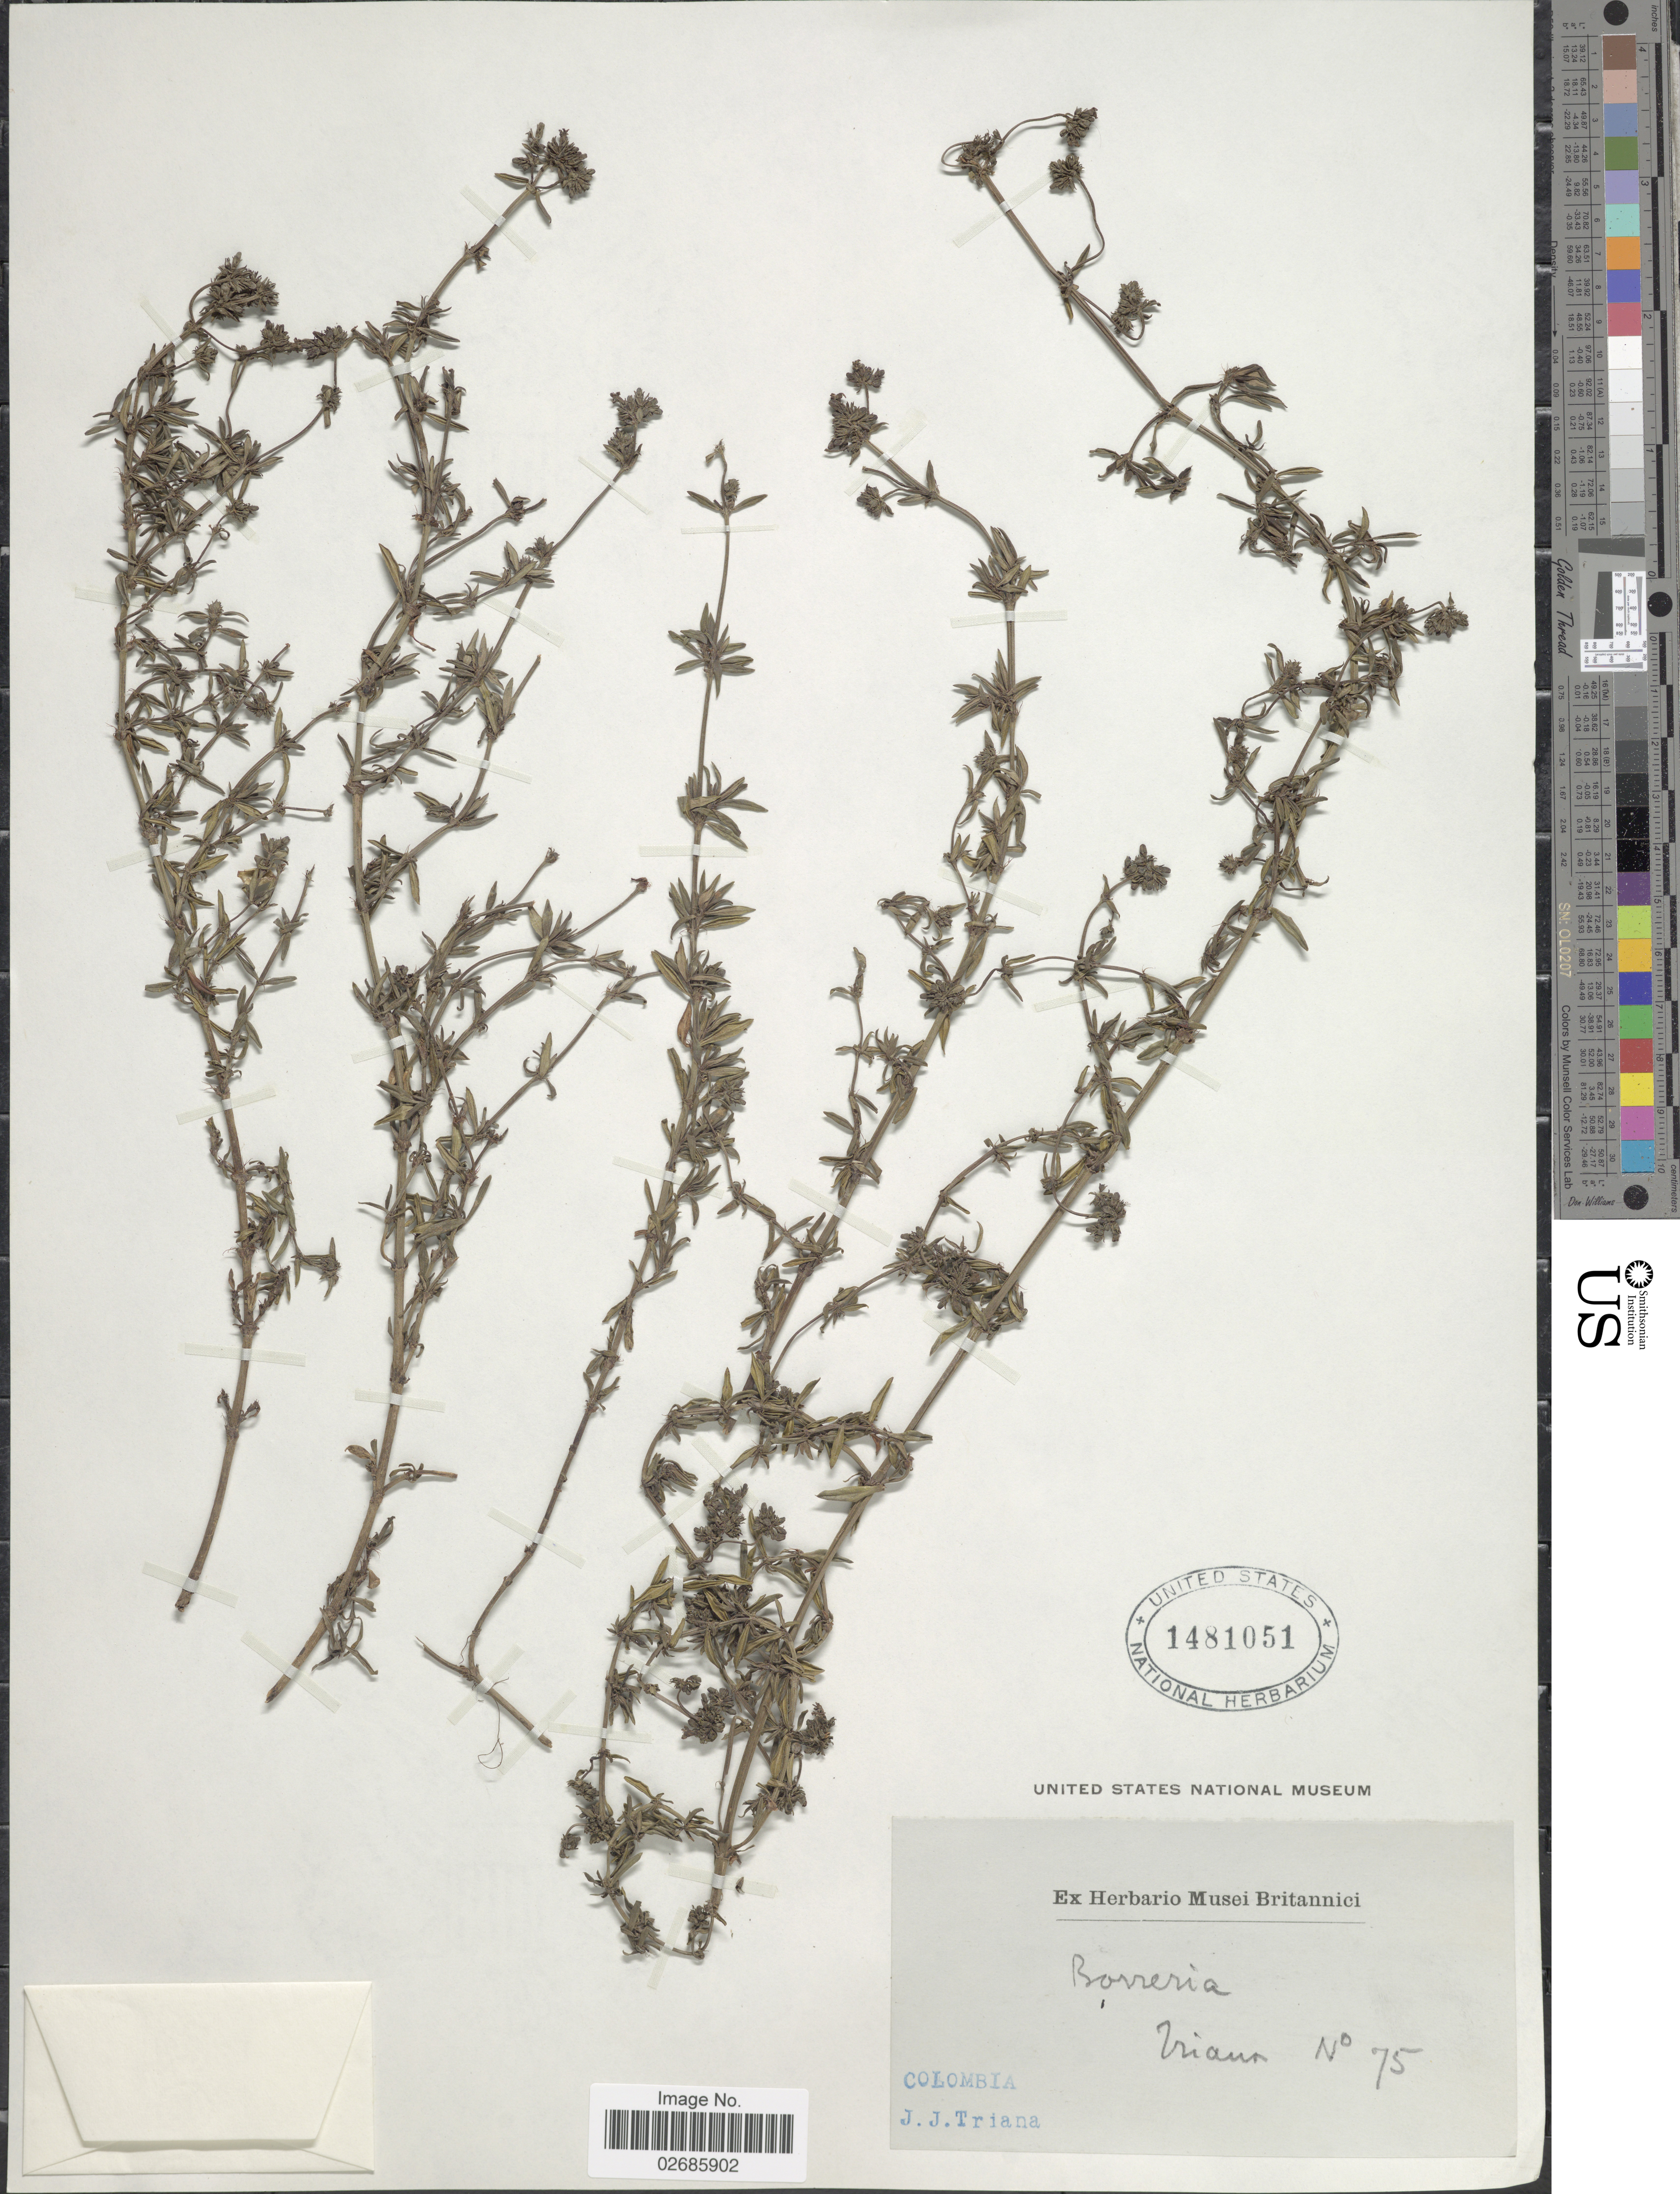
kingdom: Plantae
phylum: Tracheophyta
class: Magnoliopsida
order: Gentianales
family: Rubiaceae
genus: Borreria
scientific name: Borreria anthospermoides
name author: DC.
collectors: J. J. Triana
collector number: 75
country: Colombia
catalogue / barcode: US 1481051